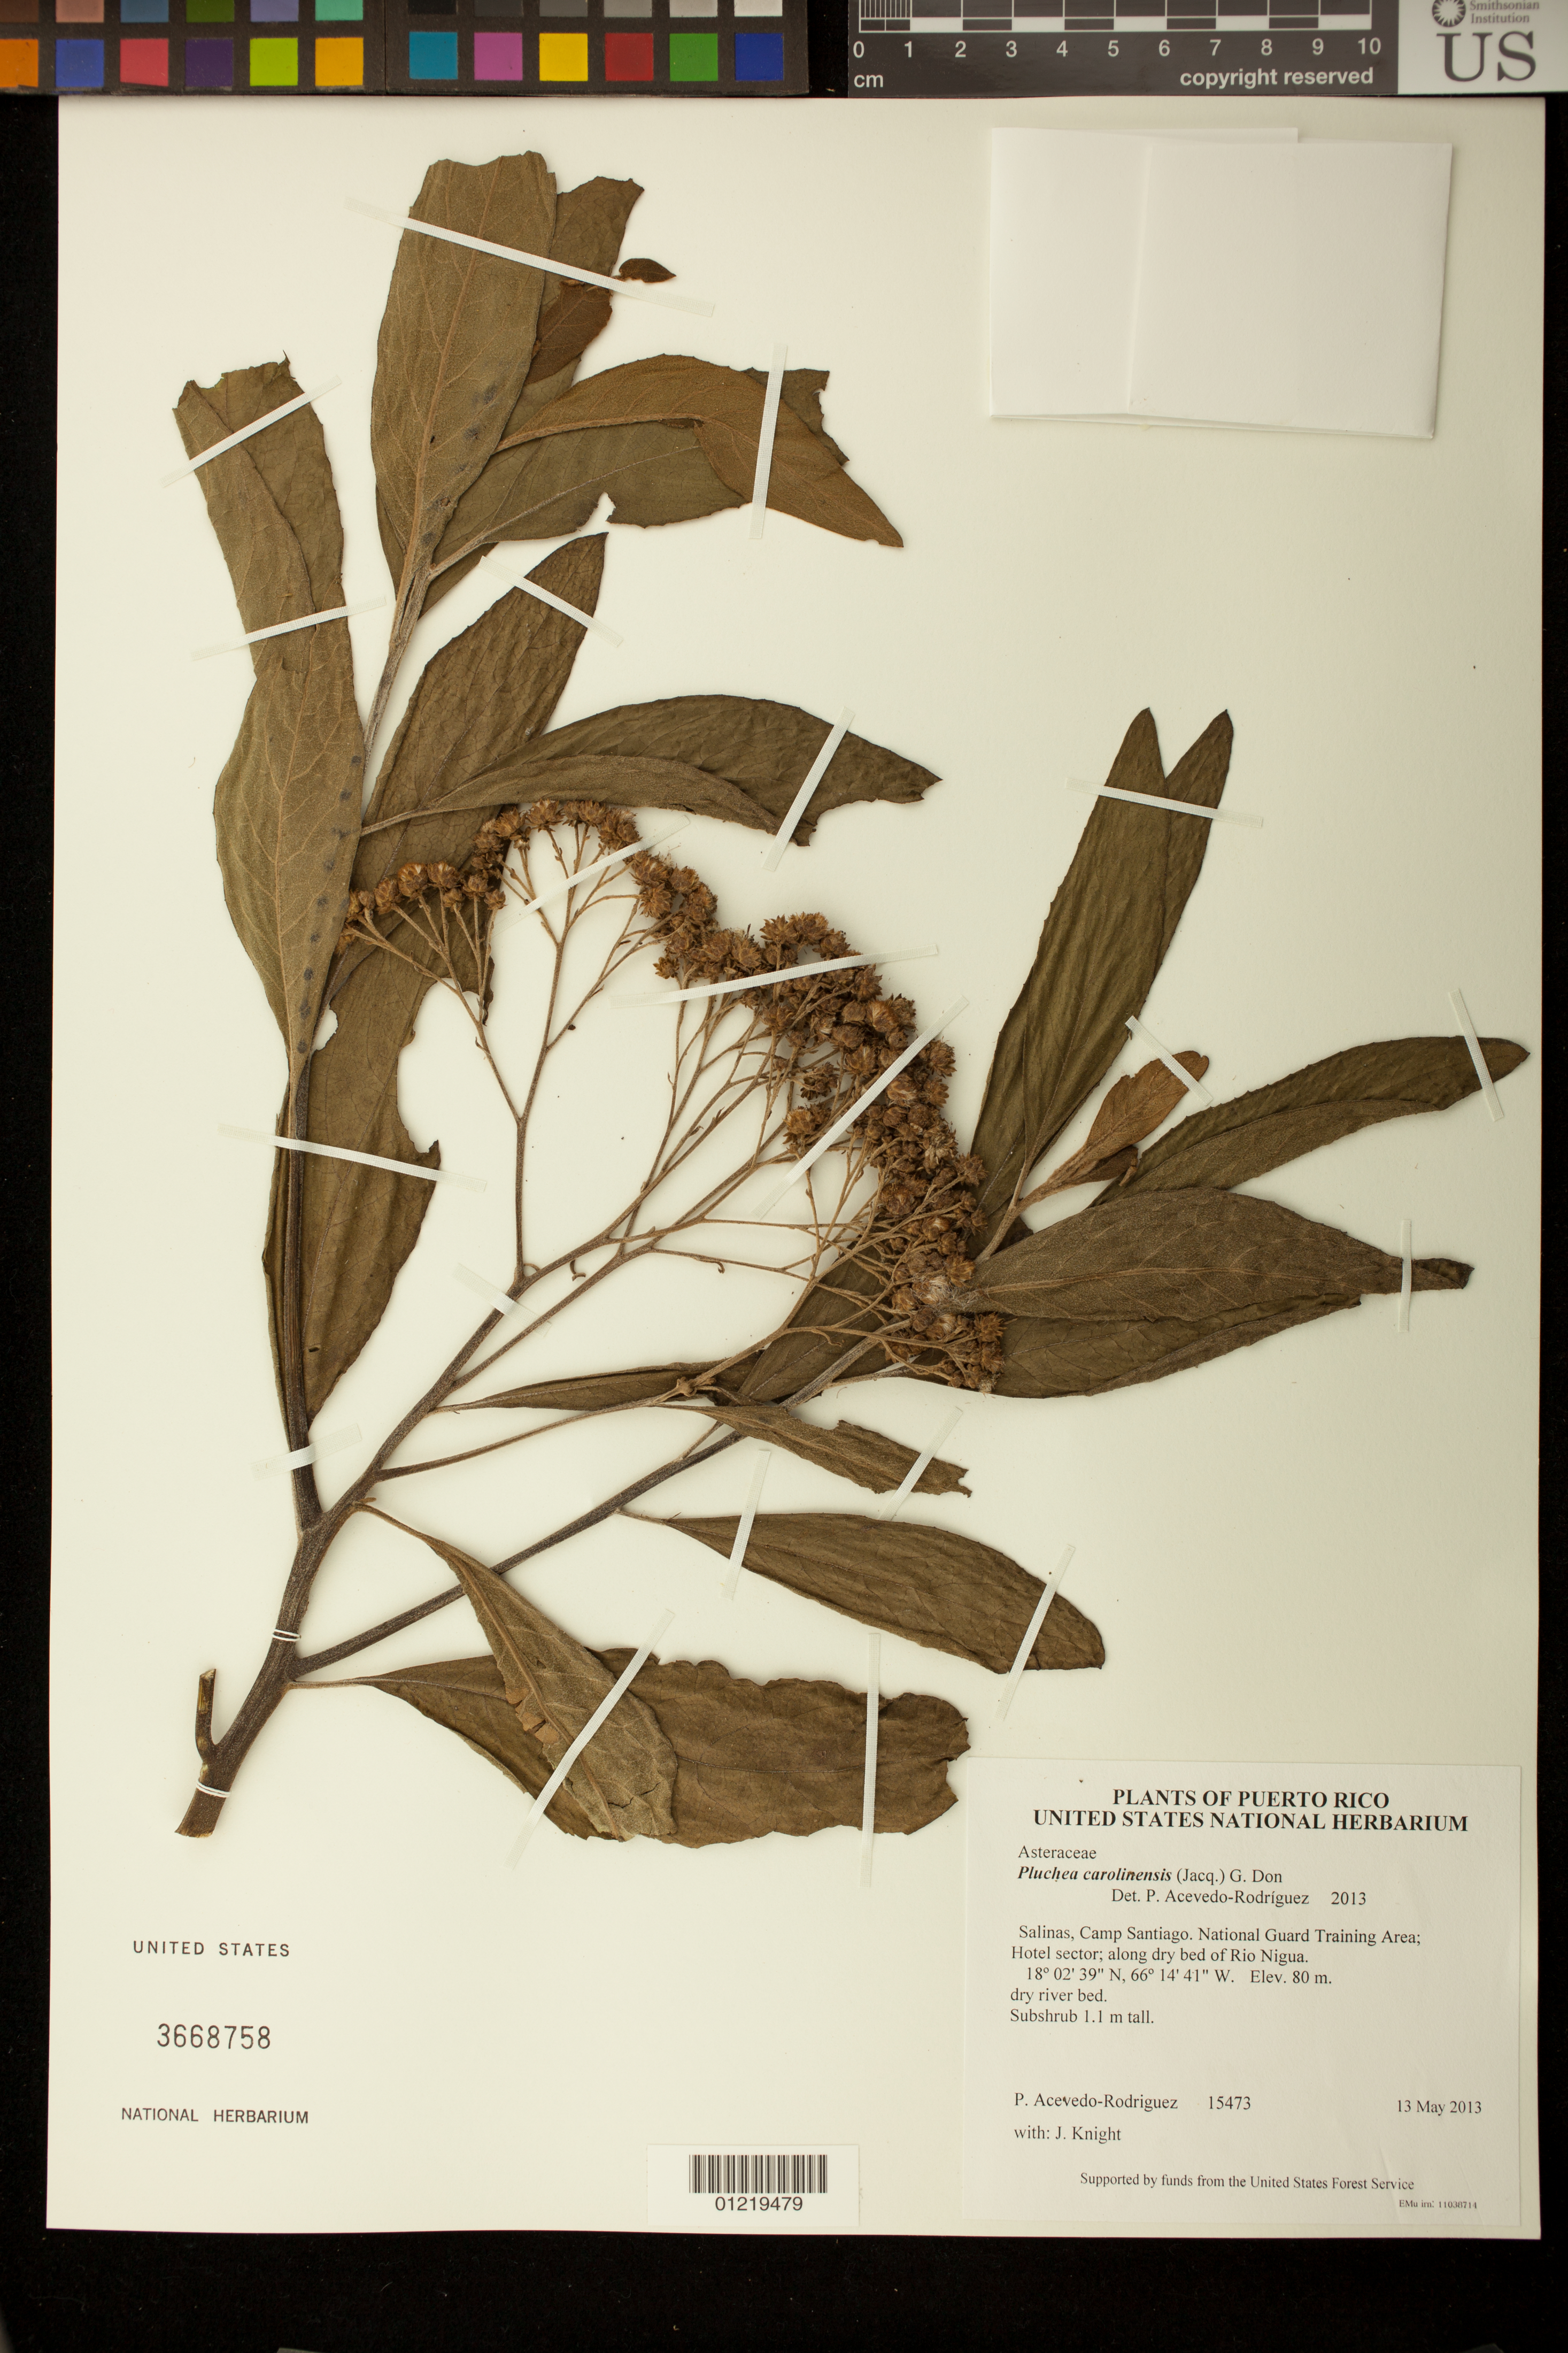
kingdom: Plantae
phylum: Tracheophyta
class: Magnoliopsida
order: Asterales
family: Asteraceae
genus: Pluchea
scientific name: Pluchea carolinensis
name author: (Jacq.) D. Don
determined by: Acevedo-Rodríguez, P., (BOT), Smithsonian Institution - National Museum of Natural History (UNITED STATES)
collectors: P. Acevedo-Rodr. & J. Knight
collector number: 15473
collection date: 2013-05-13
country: Puerto Rico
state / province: Salinas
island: Puerto Rico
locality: Camp Santiago. National Guard Training Area; Hotel sector; along dry bed of Rio Nigua.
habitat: dry river bed.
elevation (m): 80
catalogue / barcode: US 3668758